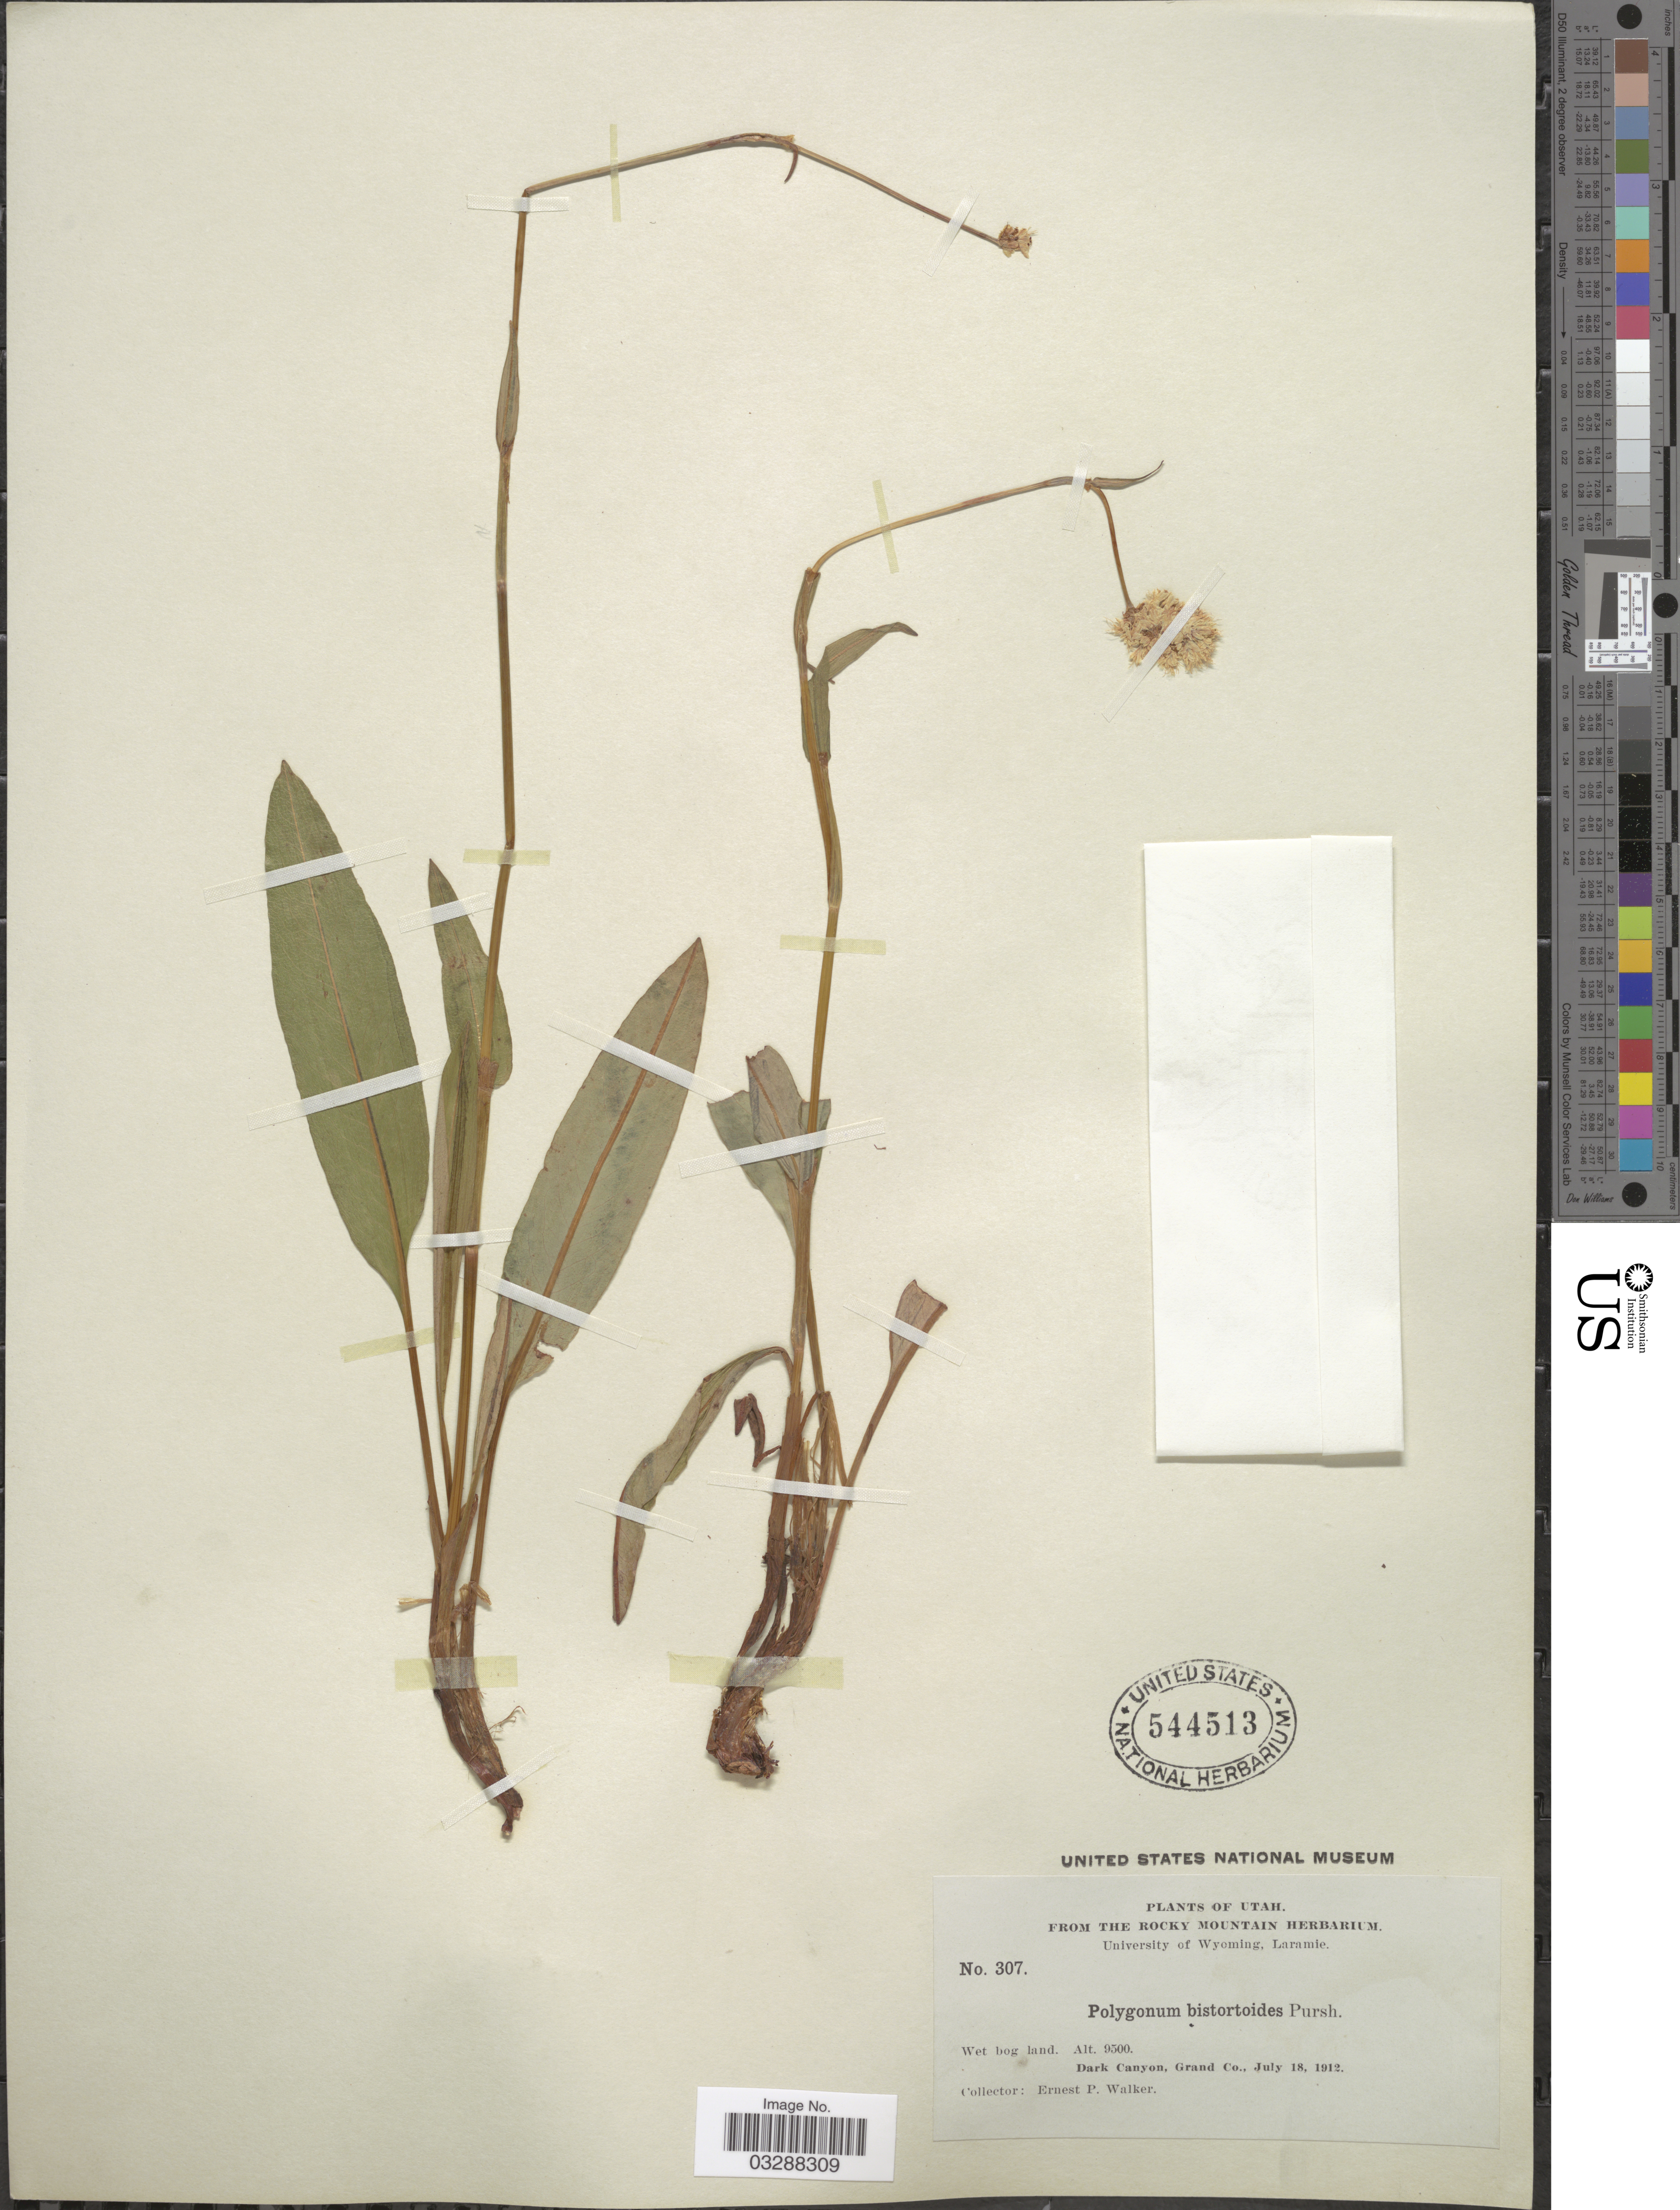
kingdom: Plantae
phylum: Tracheophyta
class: Magnoliopsida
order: Caryophyllales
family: Polygonaceae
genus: Bistorta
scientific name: Bistorta bistortoides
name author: (Pursh) Small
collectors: E. P. Walker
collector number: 307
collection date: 1912-07-18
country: United States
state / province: Utah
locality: Dark Canyon, Grand Co.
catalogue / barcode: US 544513